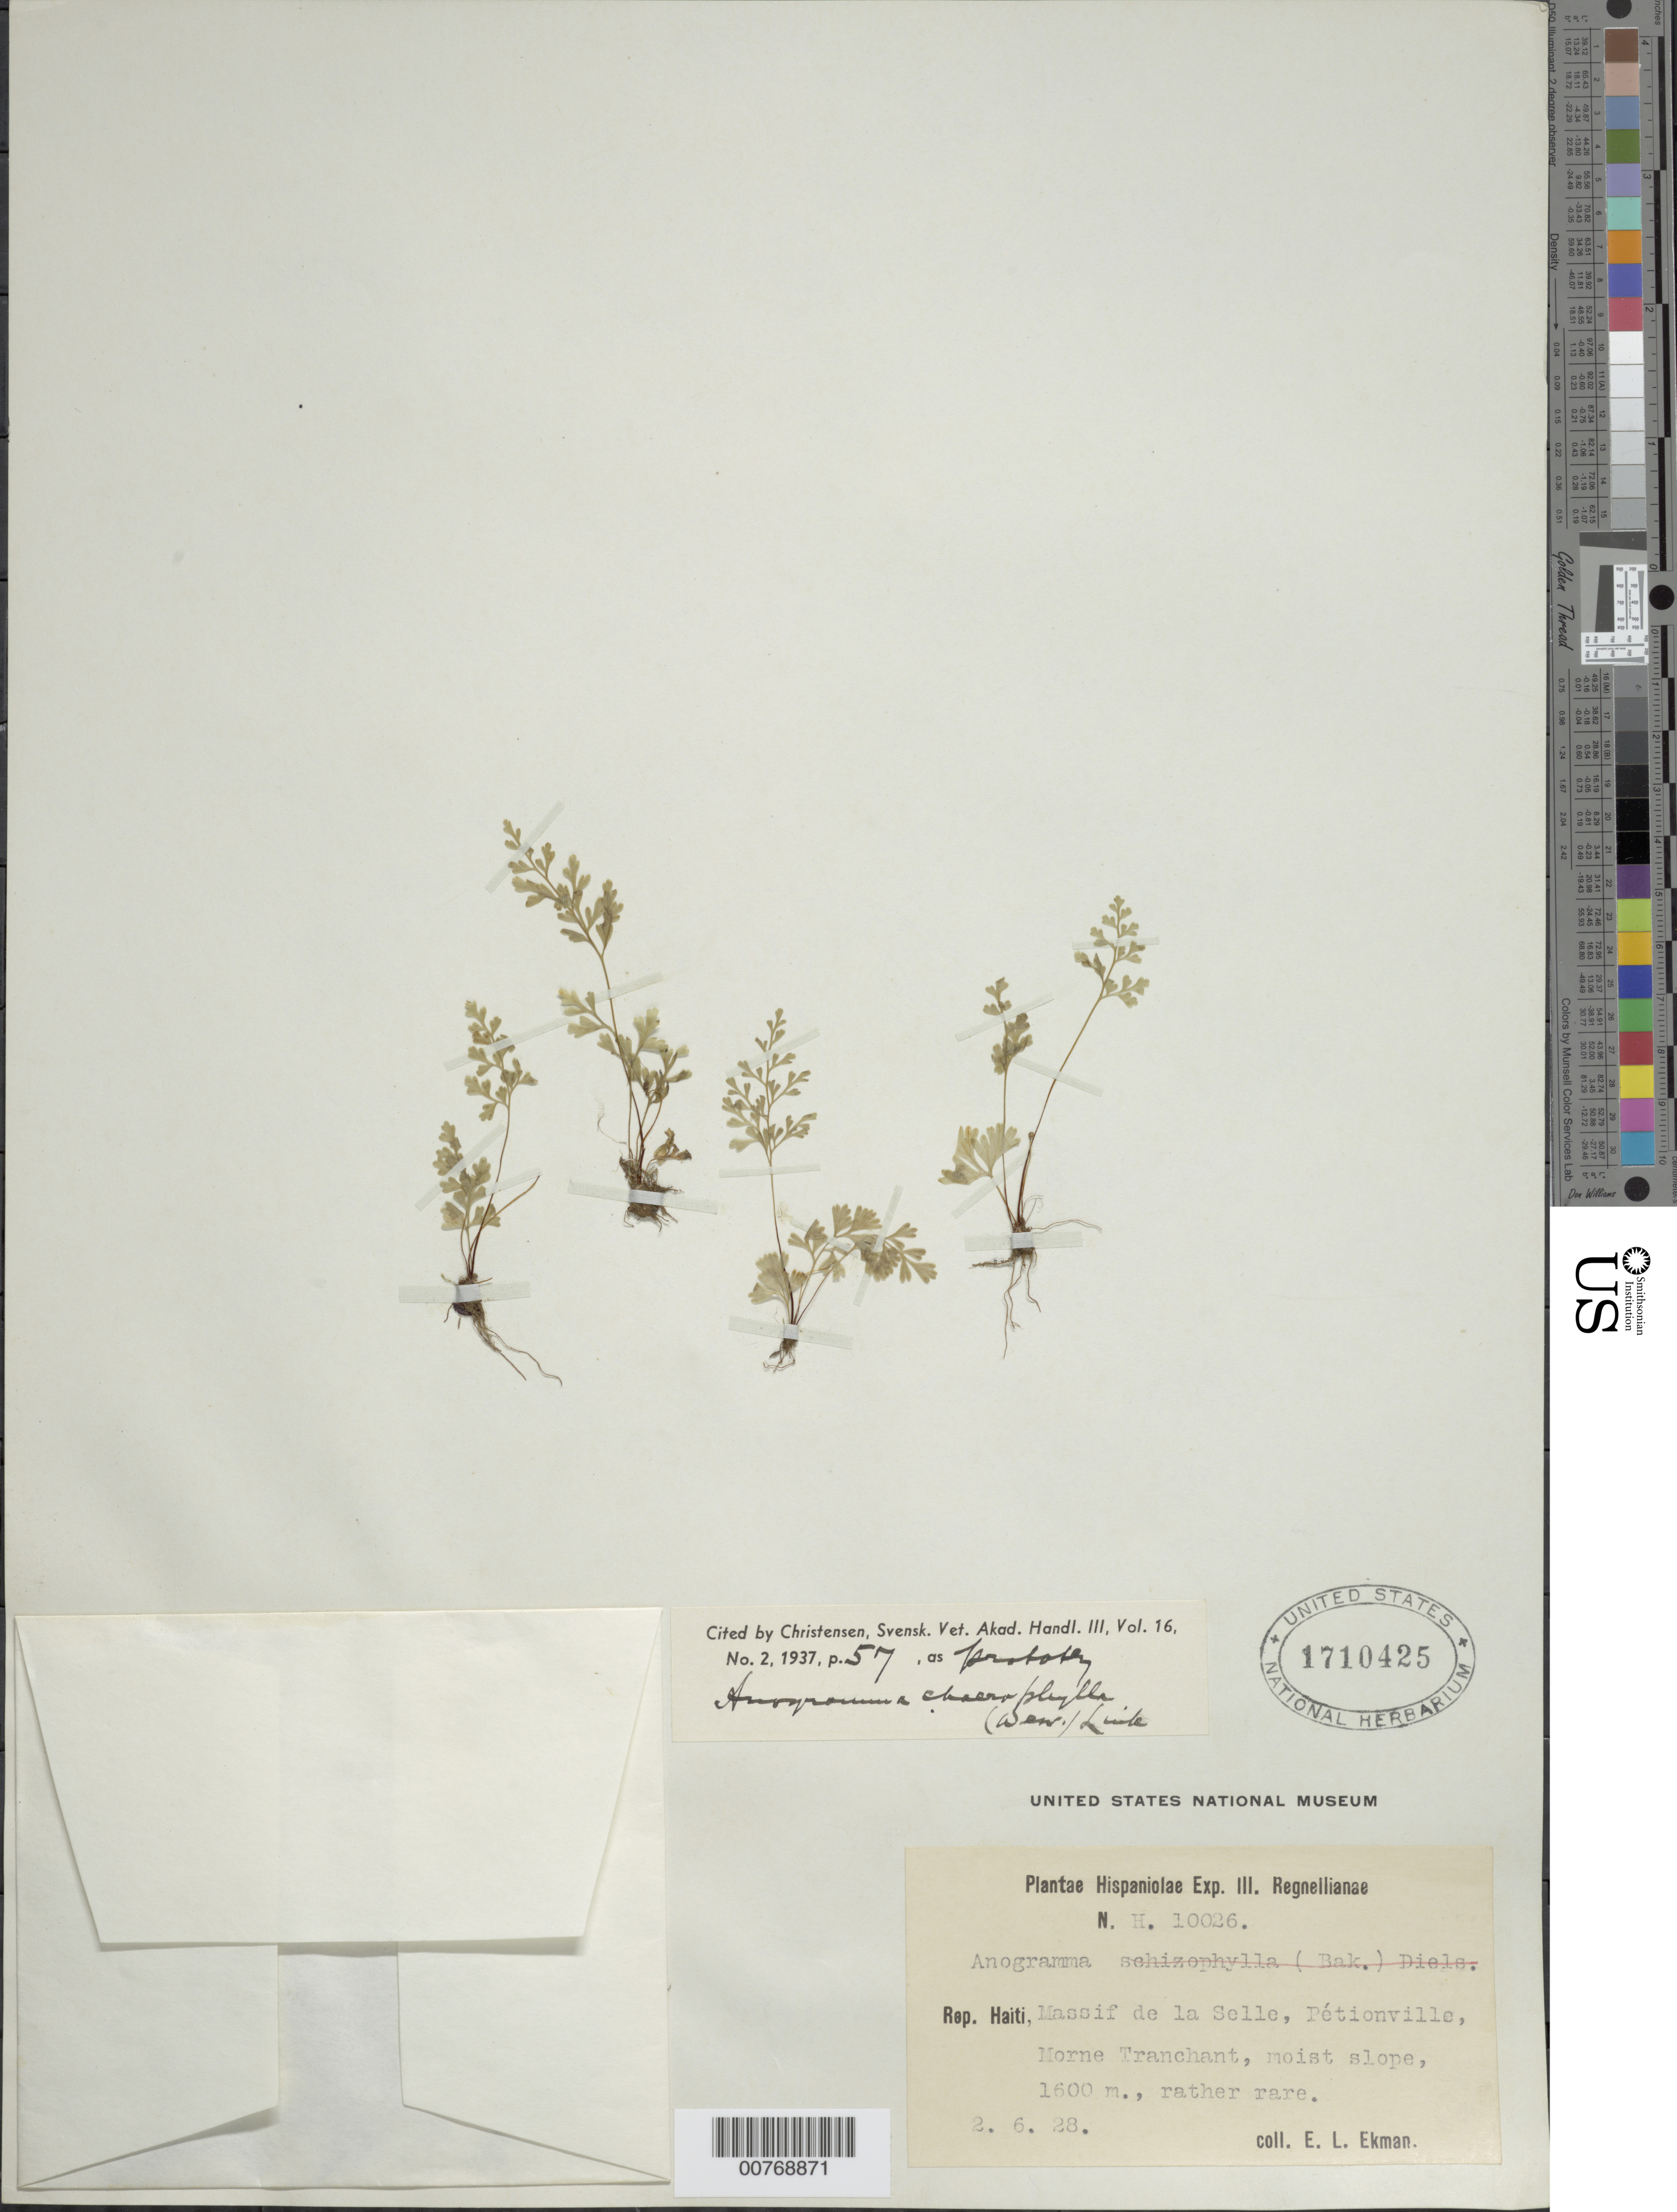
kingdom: Plantae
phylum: Tracheophyta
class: Polypodiopsida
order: Polypodiales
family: Pteridaceae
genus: Anogramma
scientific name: Anogramma chaerophylla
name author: (Desv.) Link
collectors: E. L. Ekman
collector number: H 10026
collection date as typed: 02 Jun 1928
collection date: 1928-06-02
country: Haiti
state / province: Ouest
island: Hispaniola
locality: Massif de la Selle, Morne Tranchant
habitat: Moist slope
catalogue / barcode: US 1710425